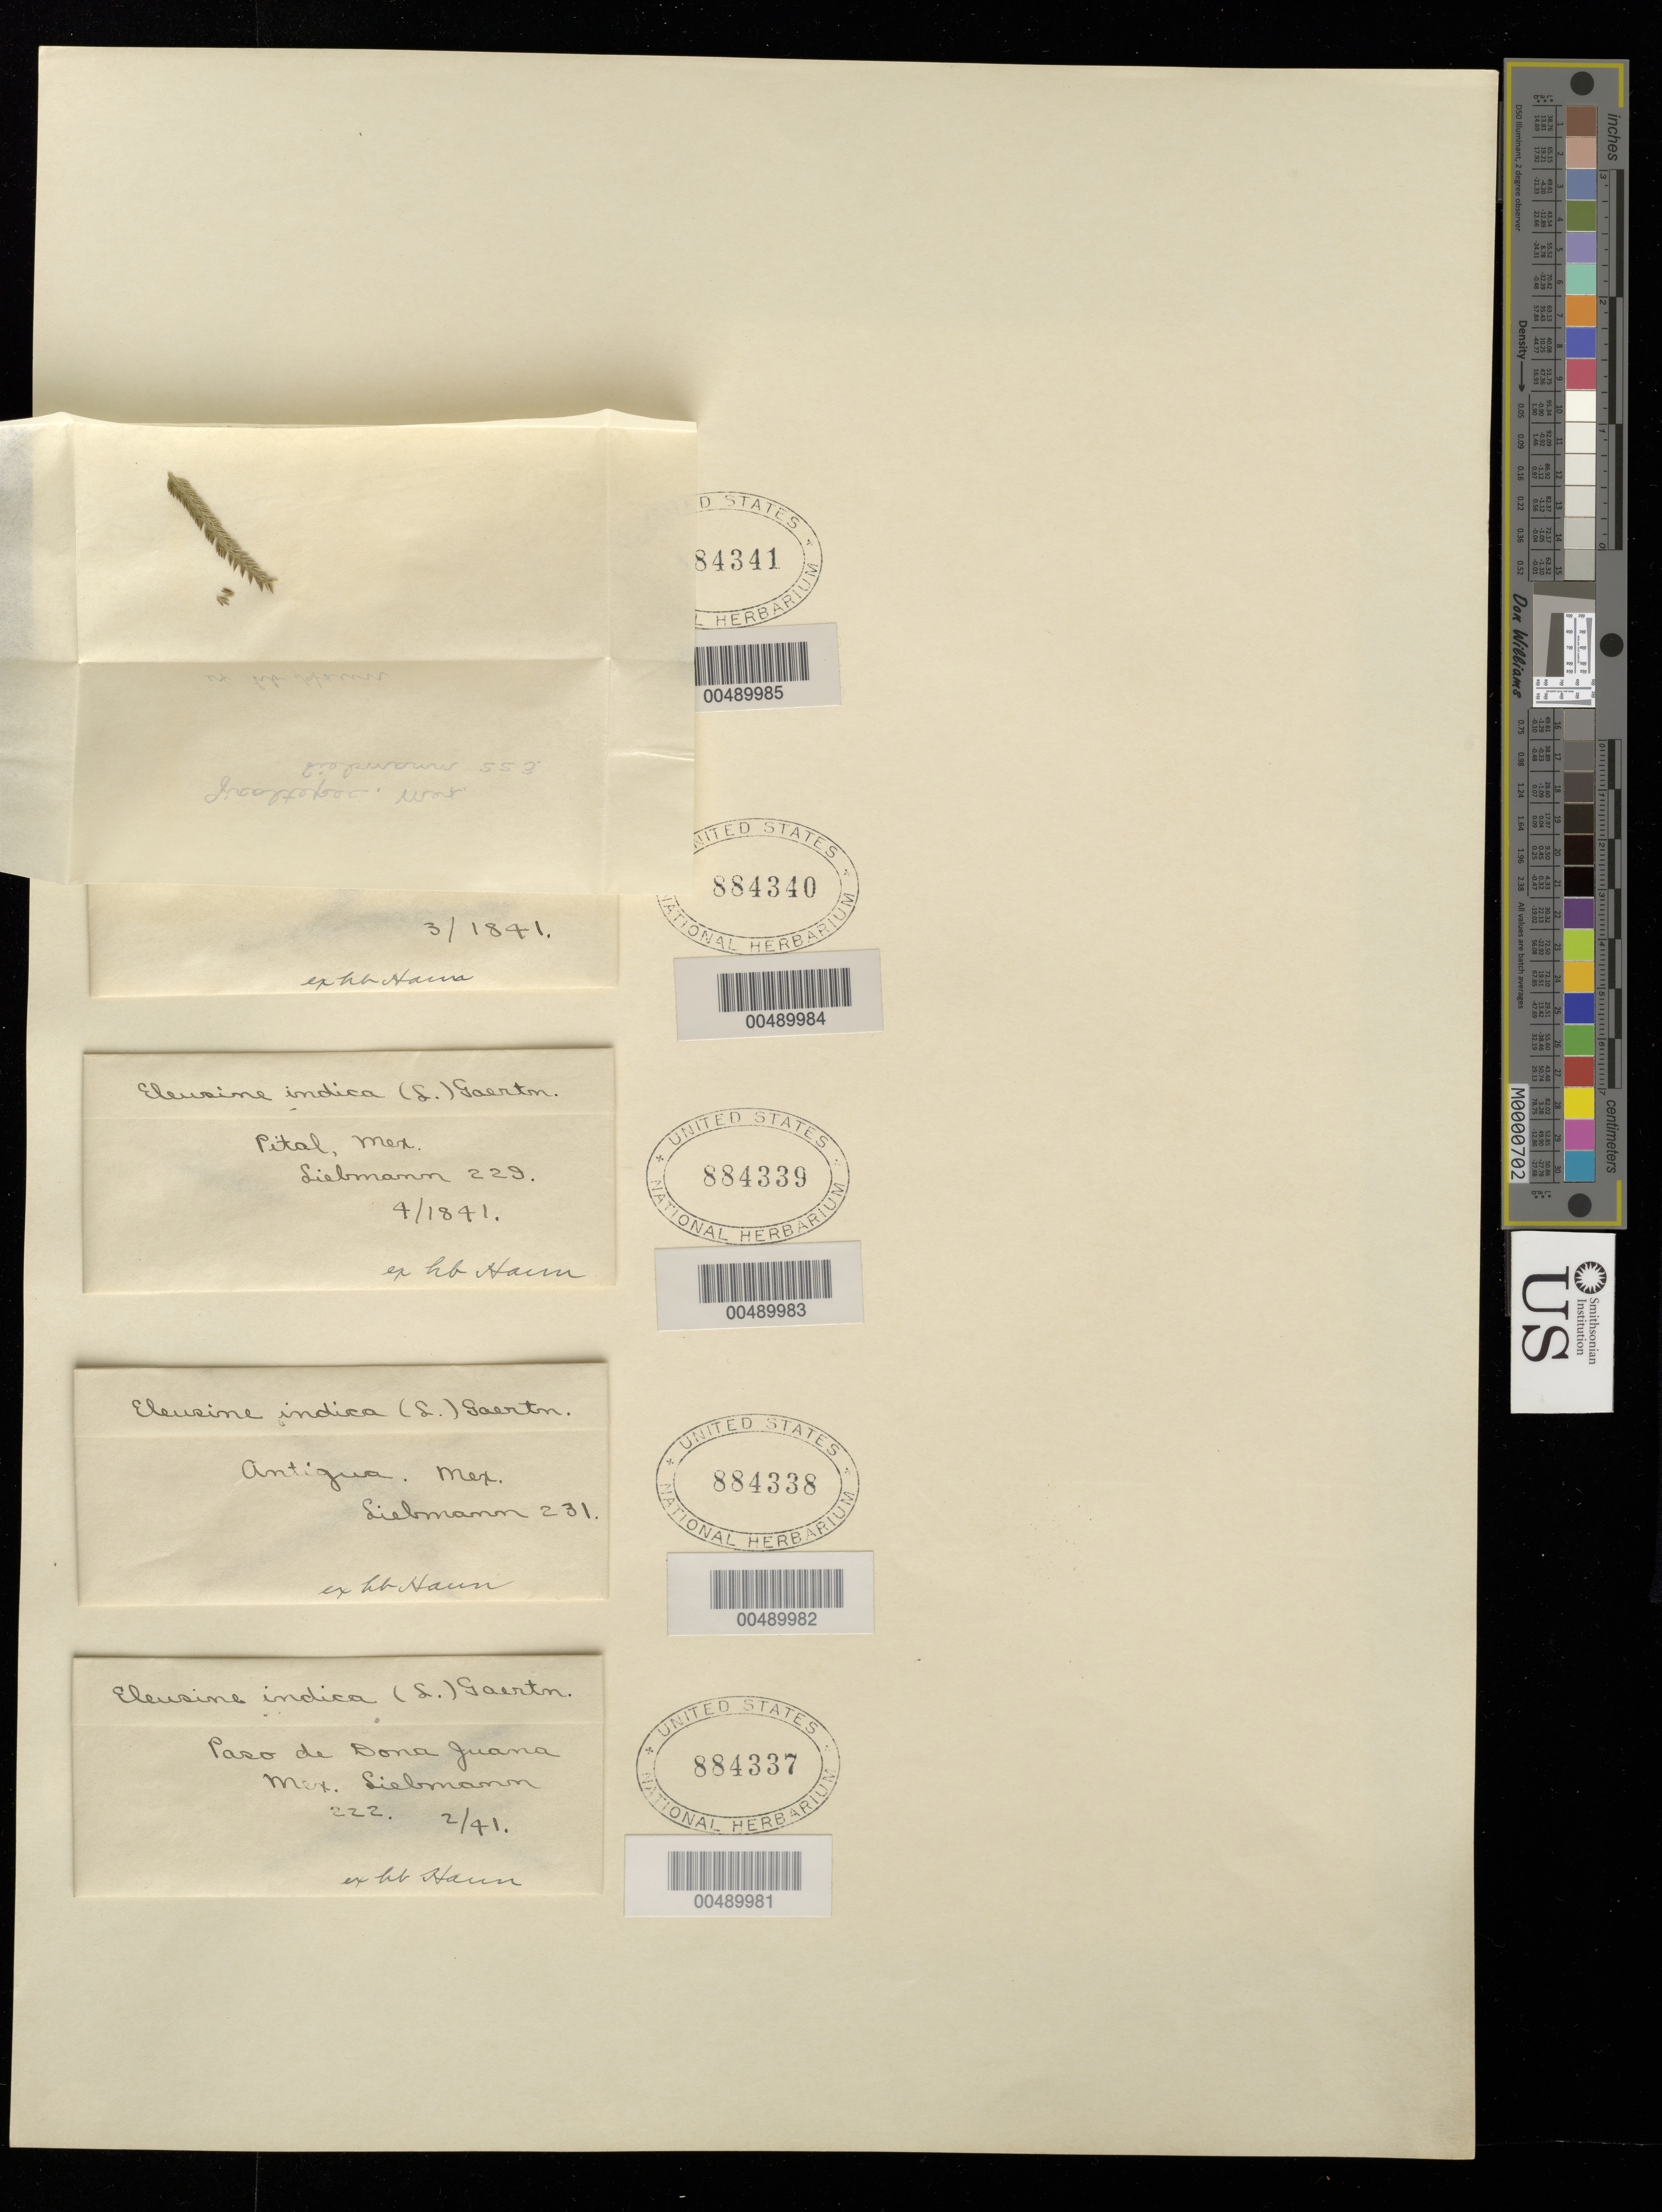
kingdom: Plantae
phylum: Tracheophyta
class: Liliopsida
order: Poales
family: Poaceae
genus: Eleusine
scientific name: Eleusine indica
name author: (L.) Gaertn.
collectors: F. M. Liebmann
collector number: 223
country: Mexico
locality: Jicaltepec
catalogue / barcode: US 884341